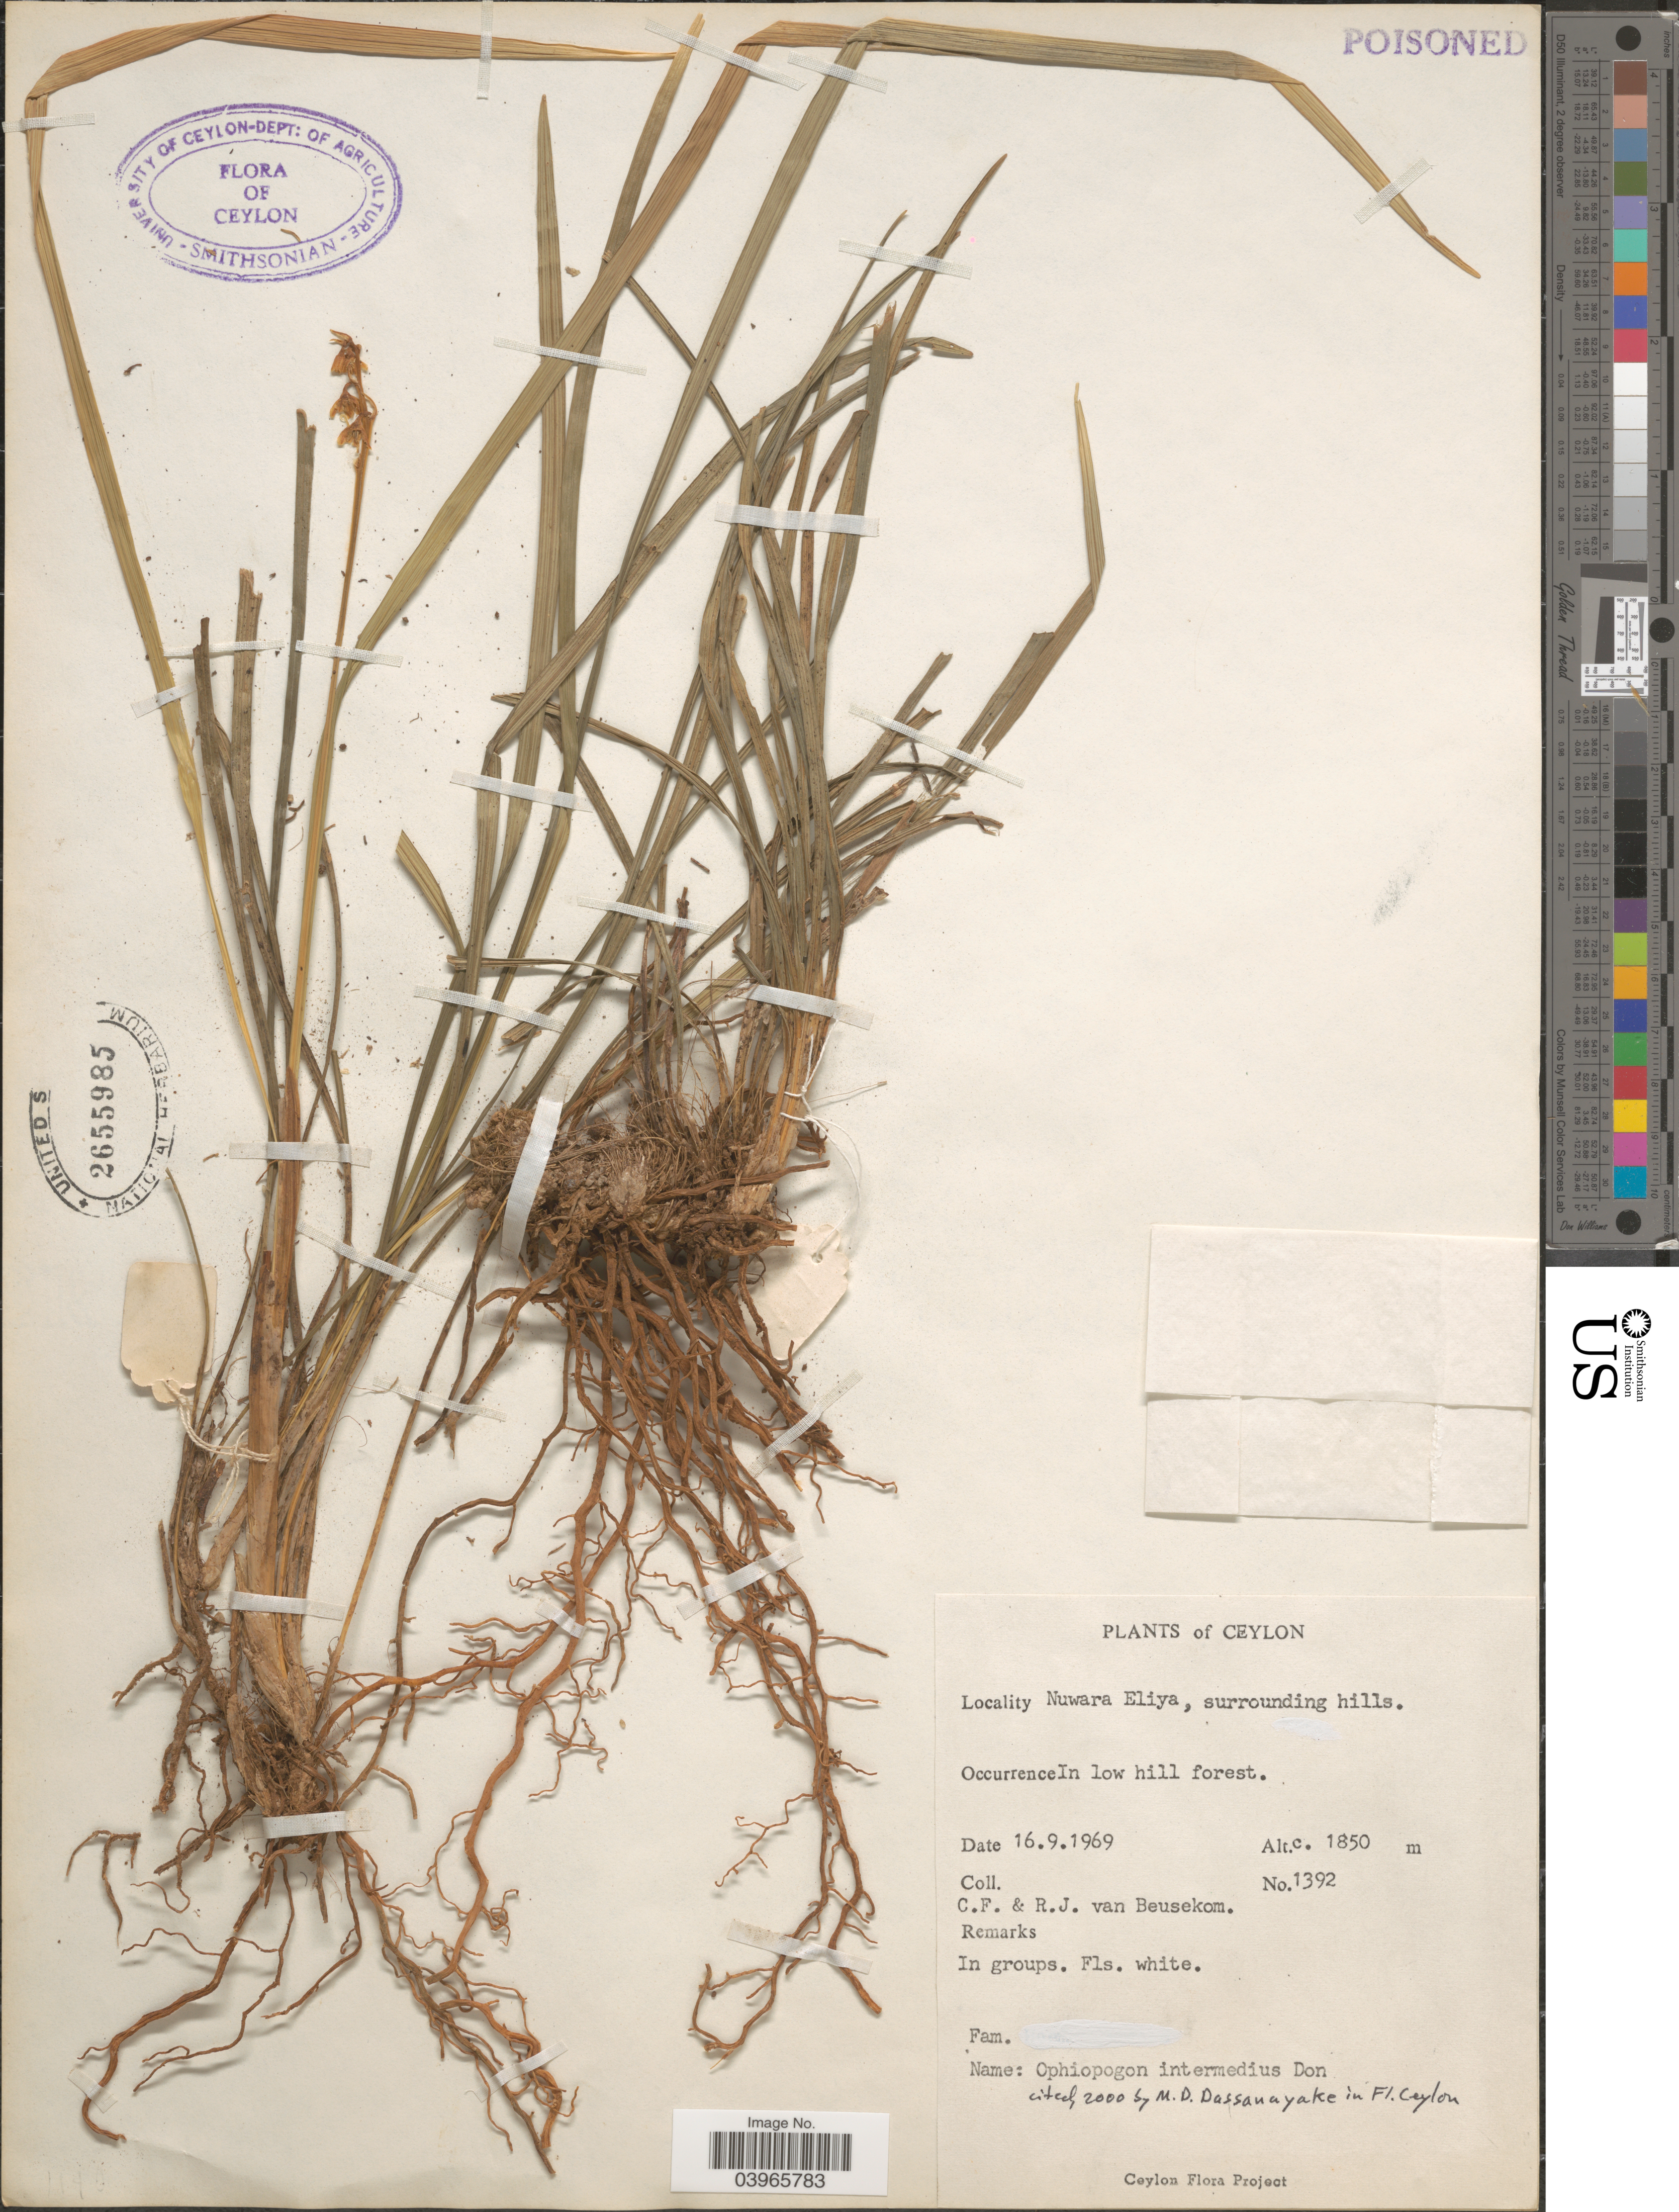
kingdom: Plantae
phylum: Tracheophyta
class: Liliopsida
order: Asparagales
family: Asparagaceae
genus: Ophiopogon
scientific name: Ophiopogon intermedius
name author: D. Don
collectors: C. F. Beusekom & R. Van Beusekom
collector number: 1392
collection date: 1969-09-16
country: Sri Lanka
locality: Ceylon. Nuwara Eliya, surrounding hills.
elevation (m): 1850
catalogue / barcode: US 2655985